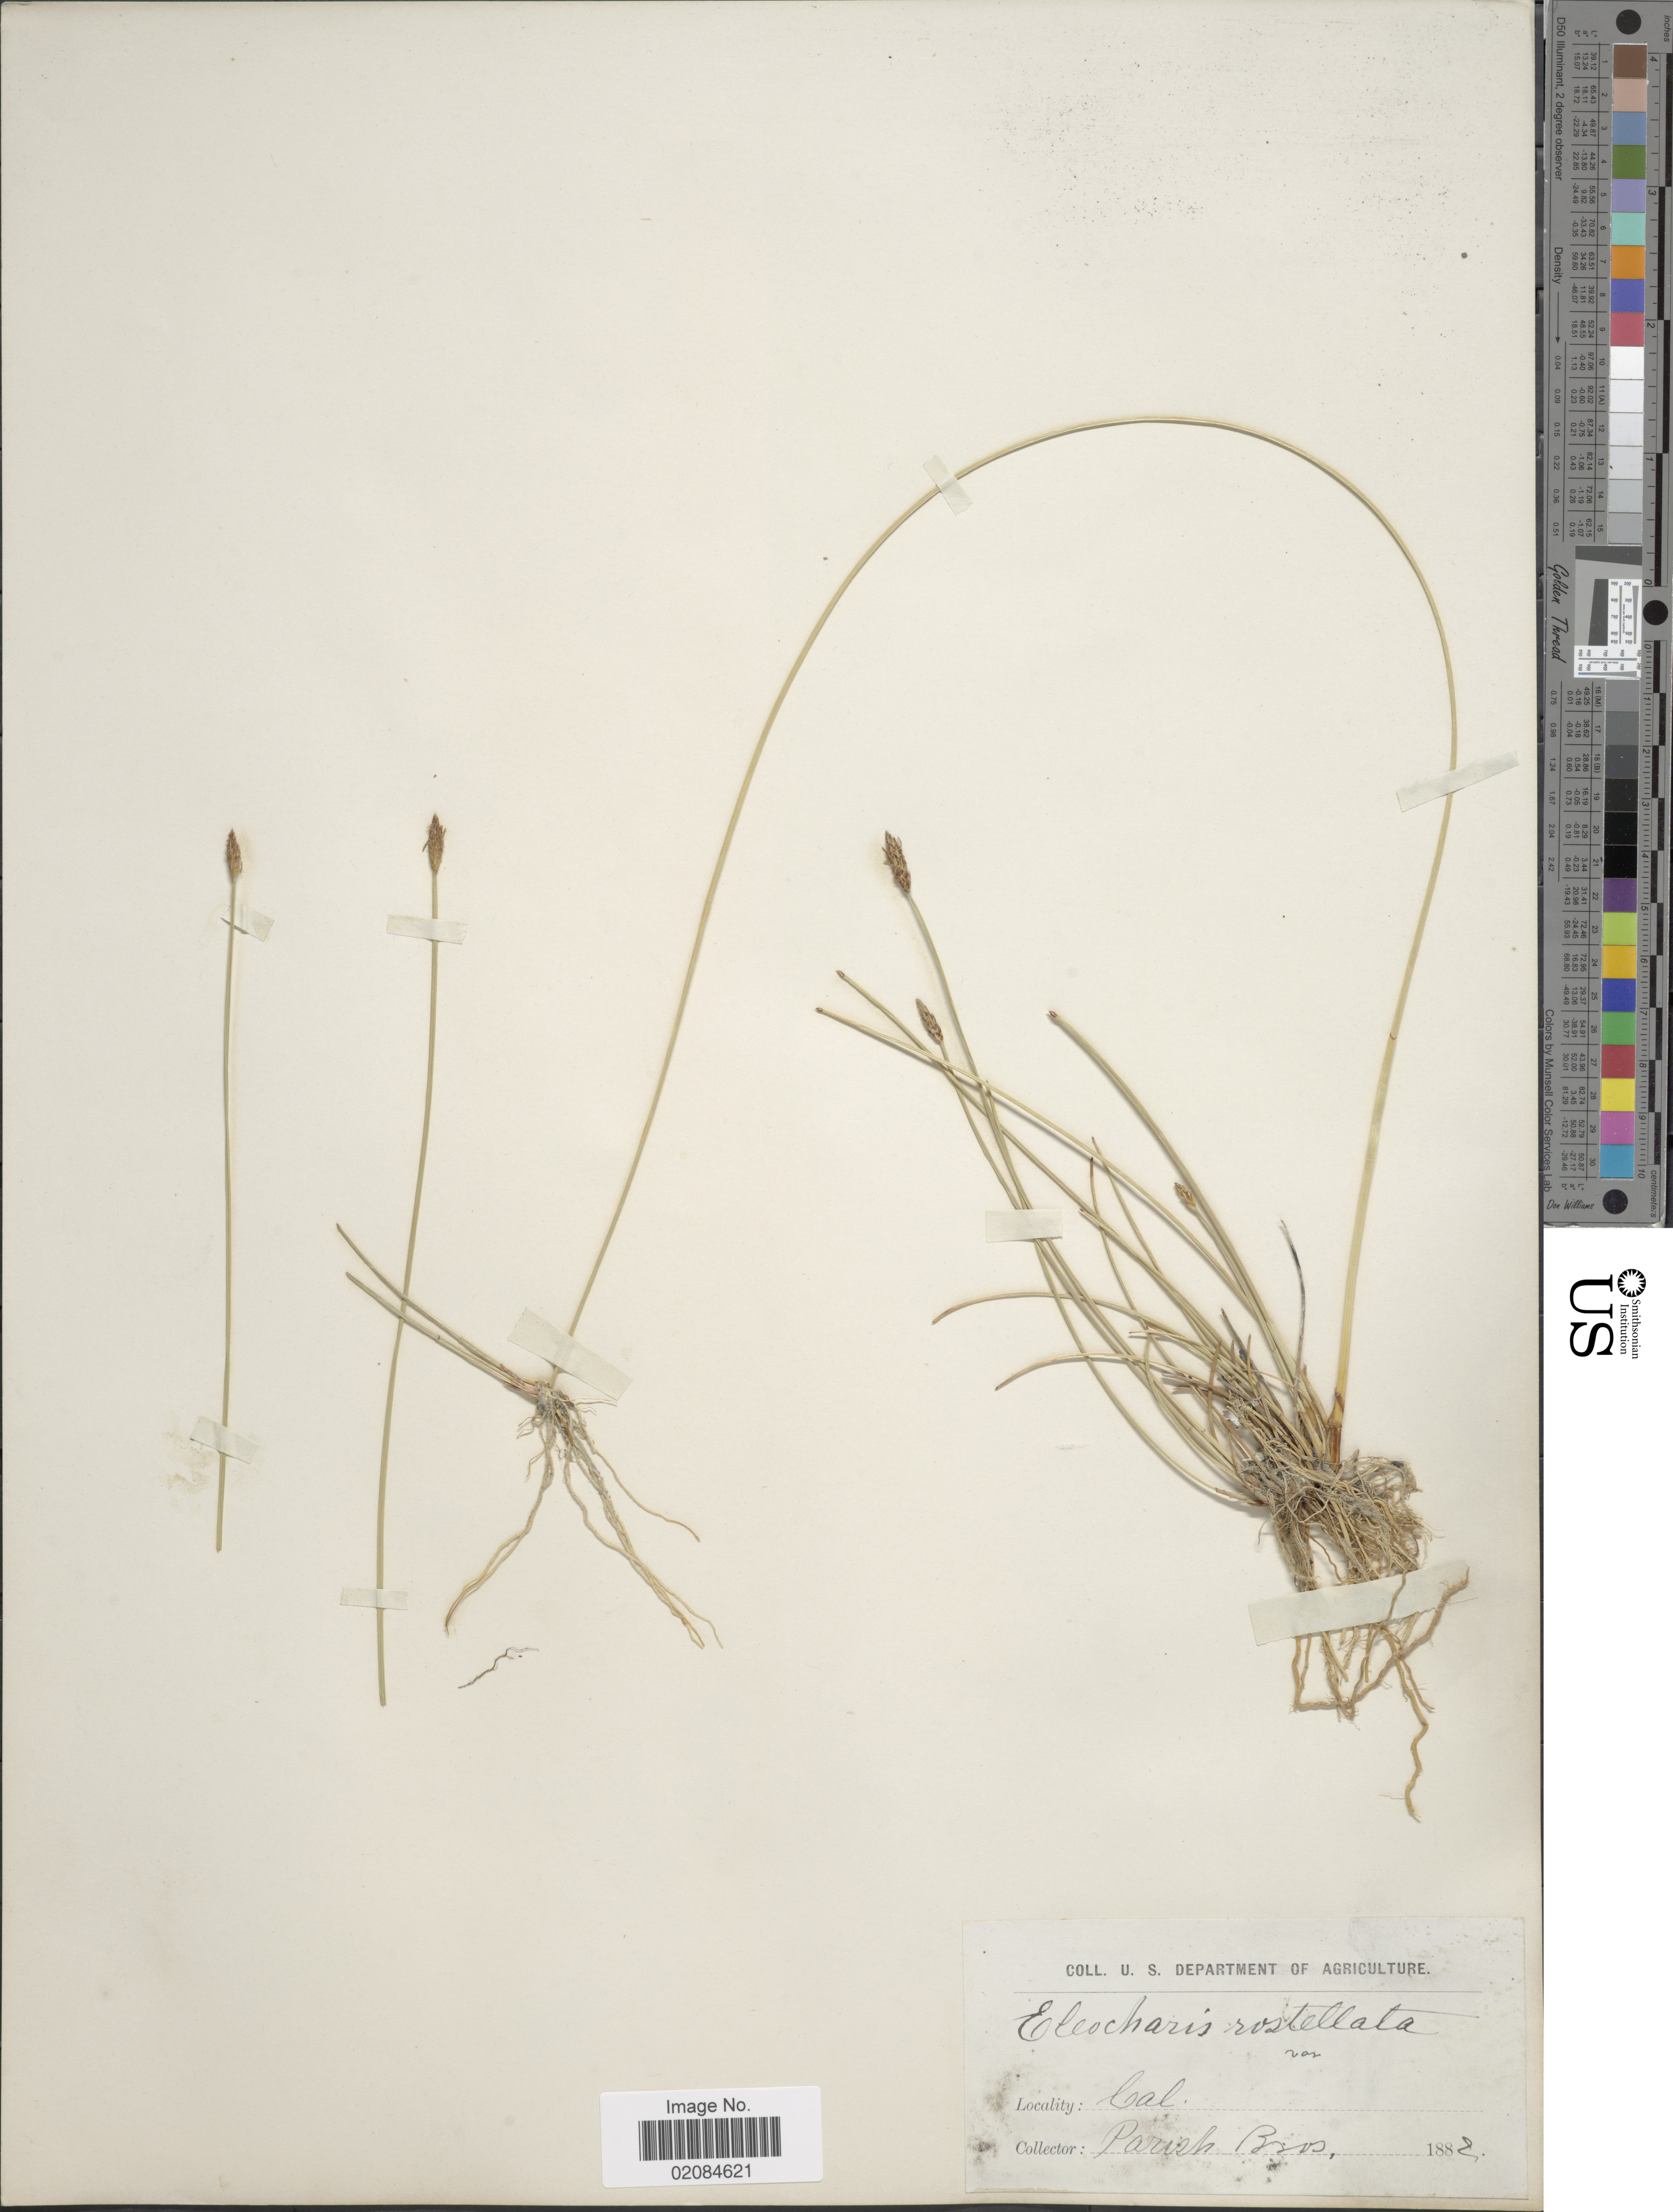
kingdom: Plantae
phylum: Tracheophyta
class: Liliopsida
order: Poales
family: Cyperaceae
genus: Eleocharis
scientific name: Eleocharis rostellata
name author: (Torr.) Torr.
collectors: Parish Bros.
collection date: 1882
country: United States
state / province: California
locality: Cal.